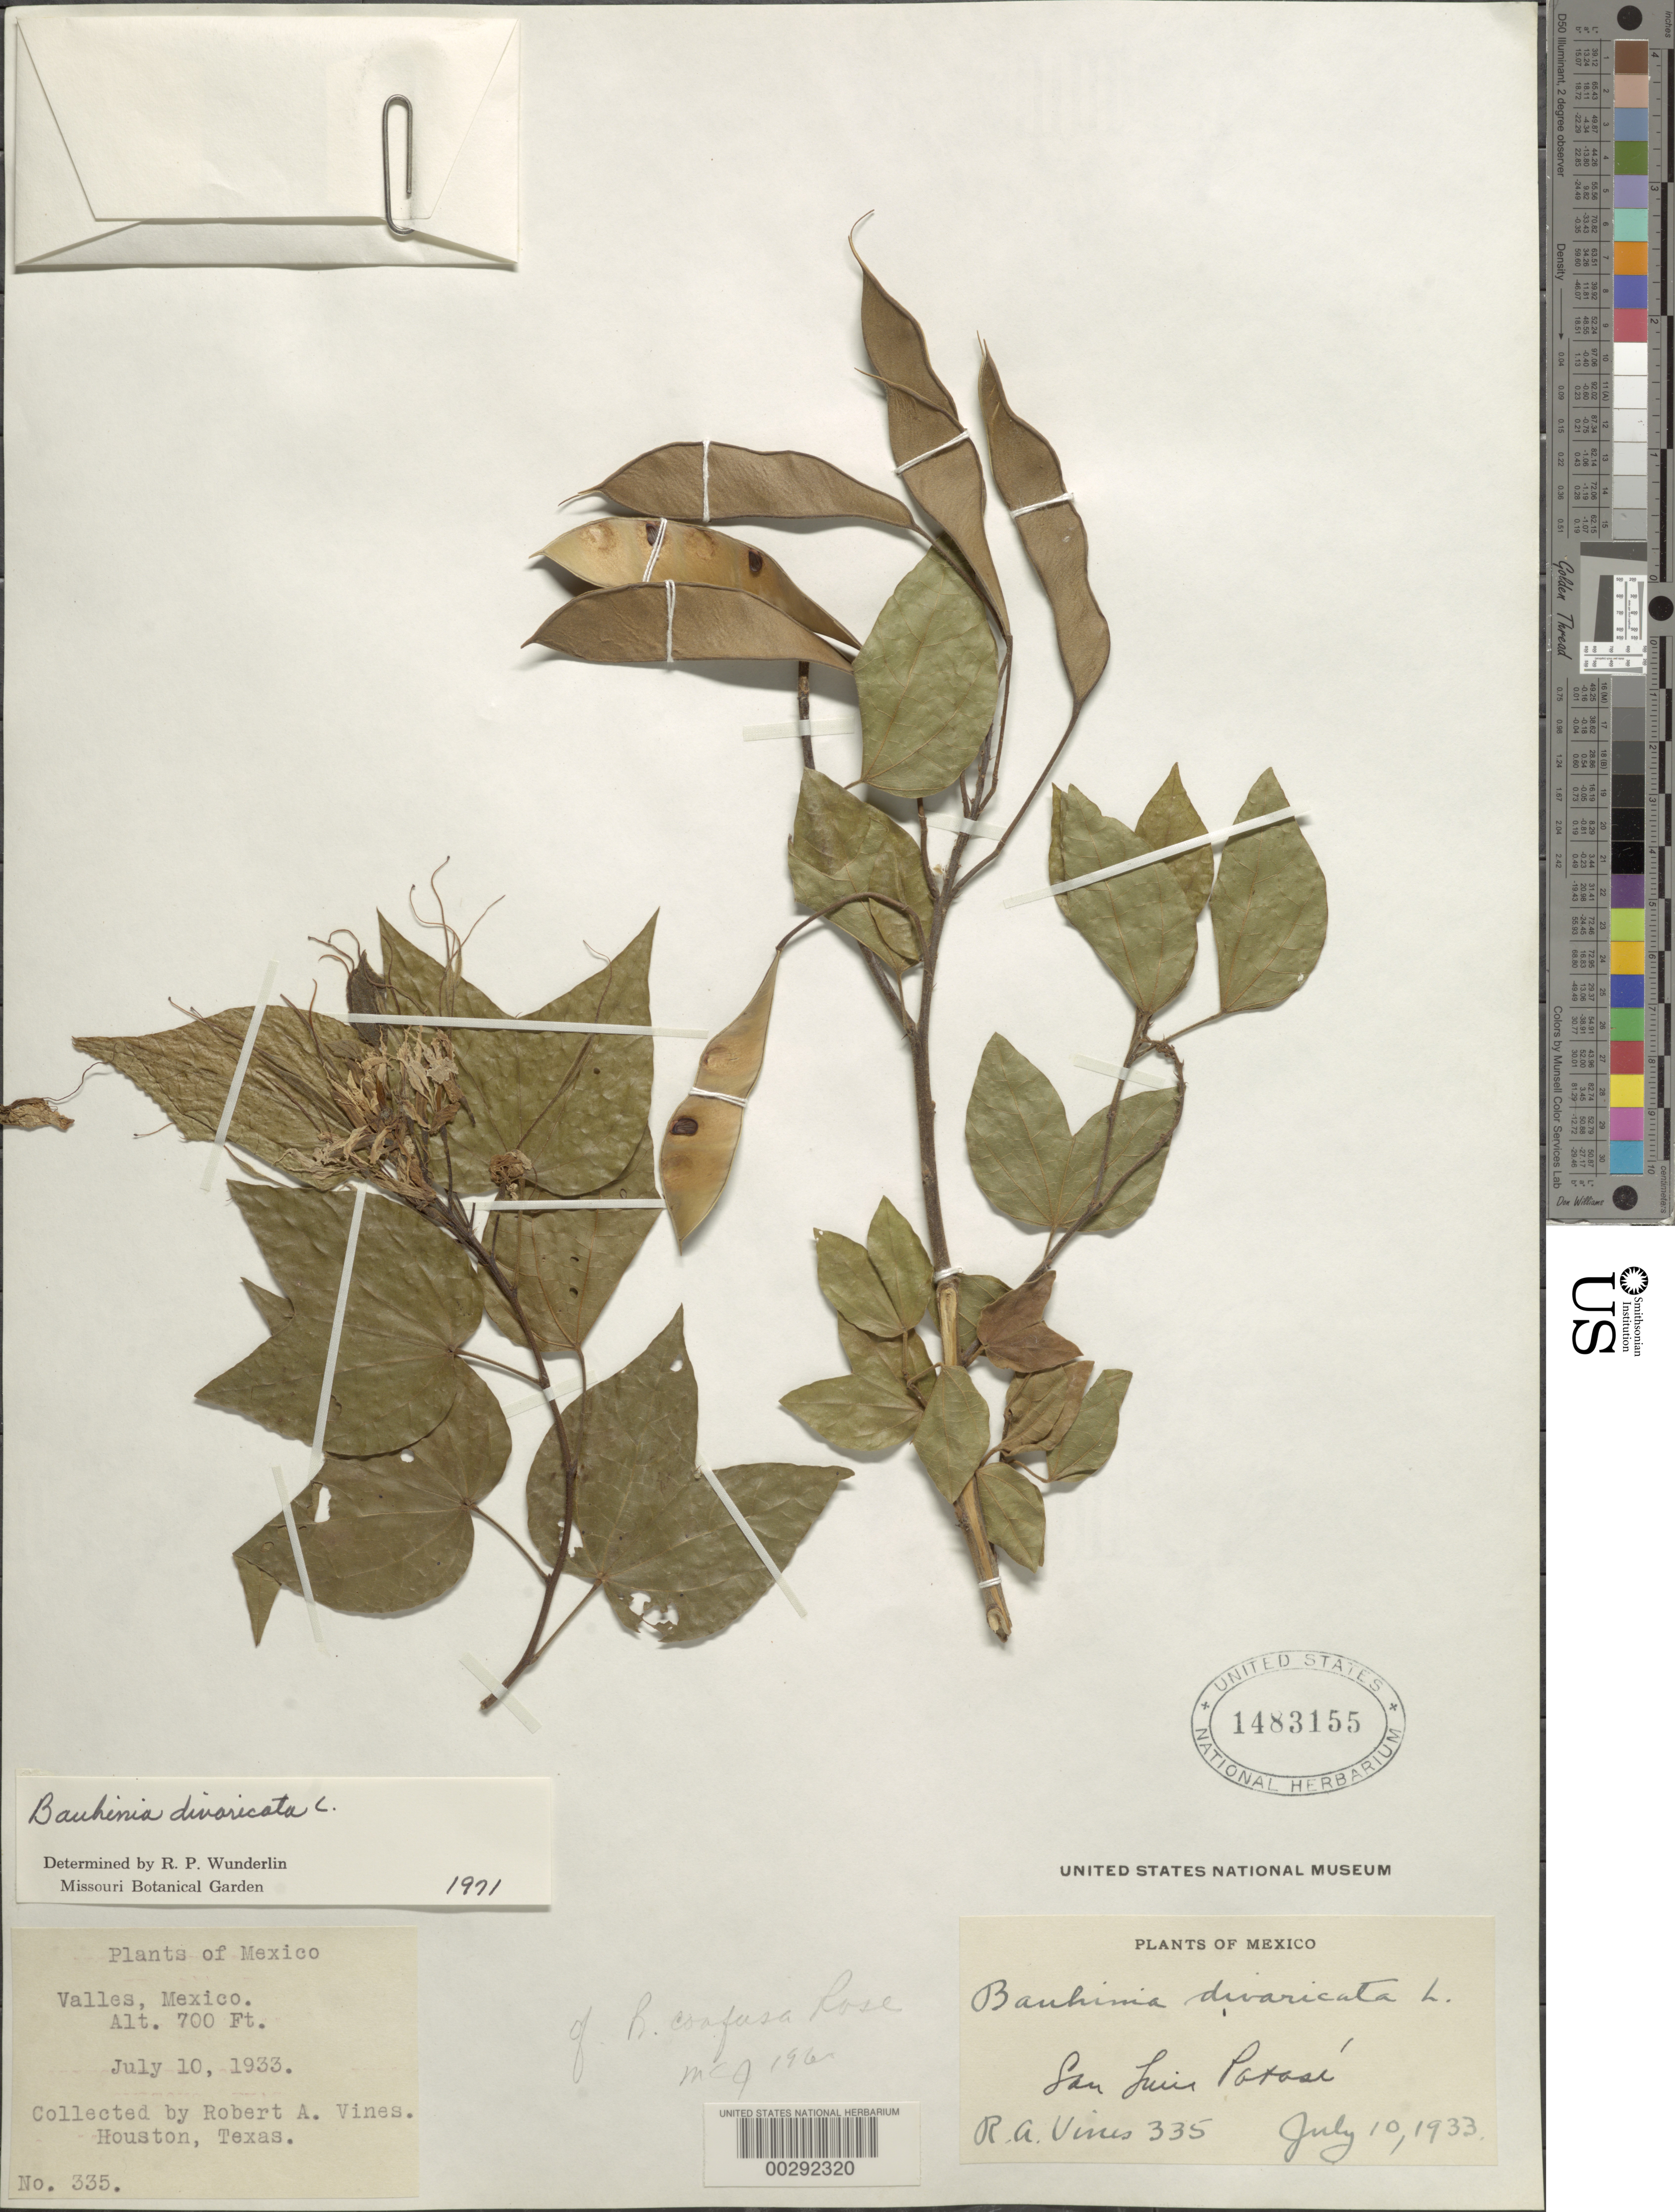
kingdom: Plantae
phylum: Tracheophyta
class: Magnoliopsida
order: Fabales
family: Fabaceae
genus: Bauhinia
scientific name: Bauhinia divaricata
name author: L.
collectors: R. Vines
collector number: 335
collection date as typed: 10 Jul 1933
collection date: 1933-07-10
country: Mexico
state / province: San Luis Potosí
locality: Valles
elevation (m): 213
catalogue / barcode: US 1483155